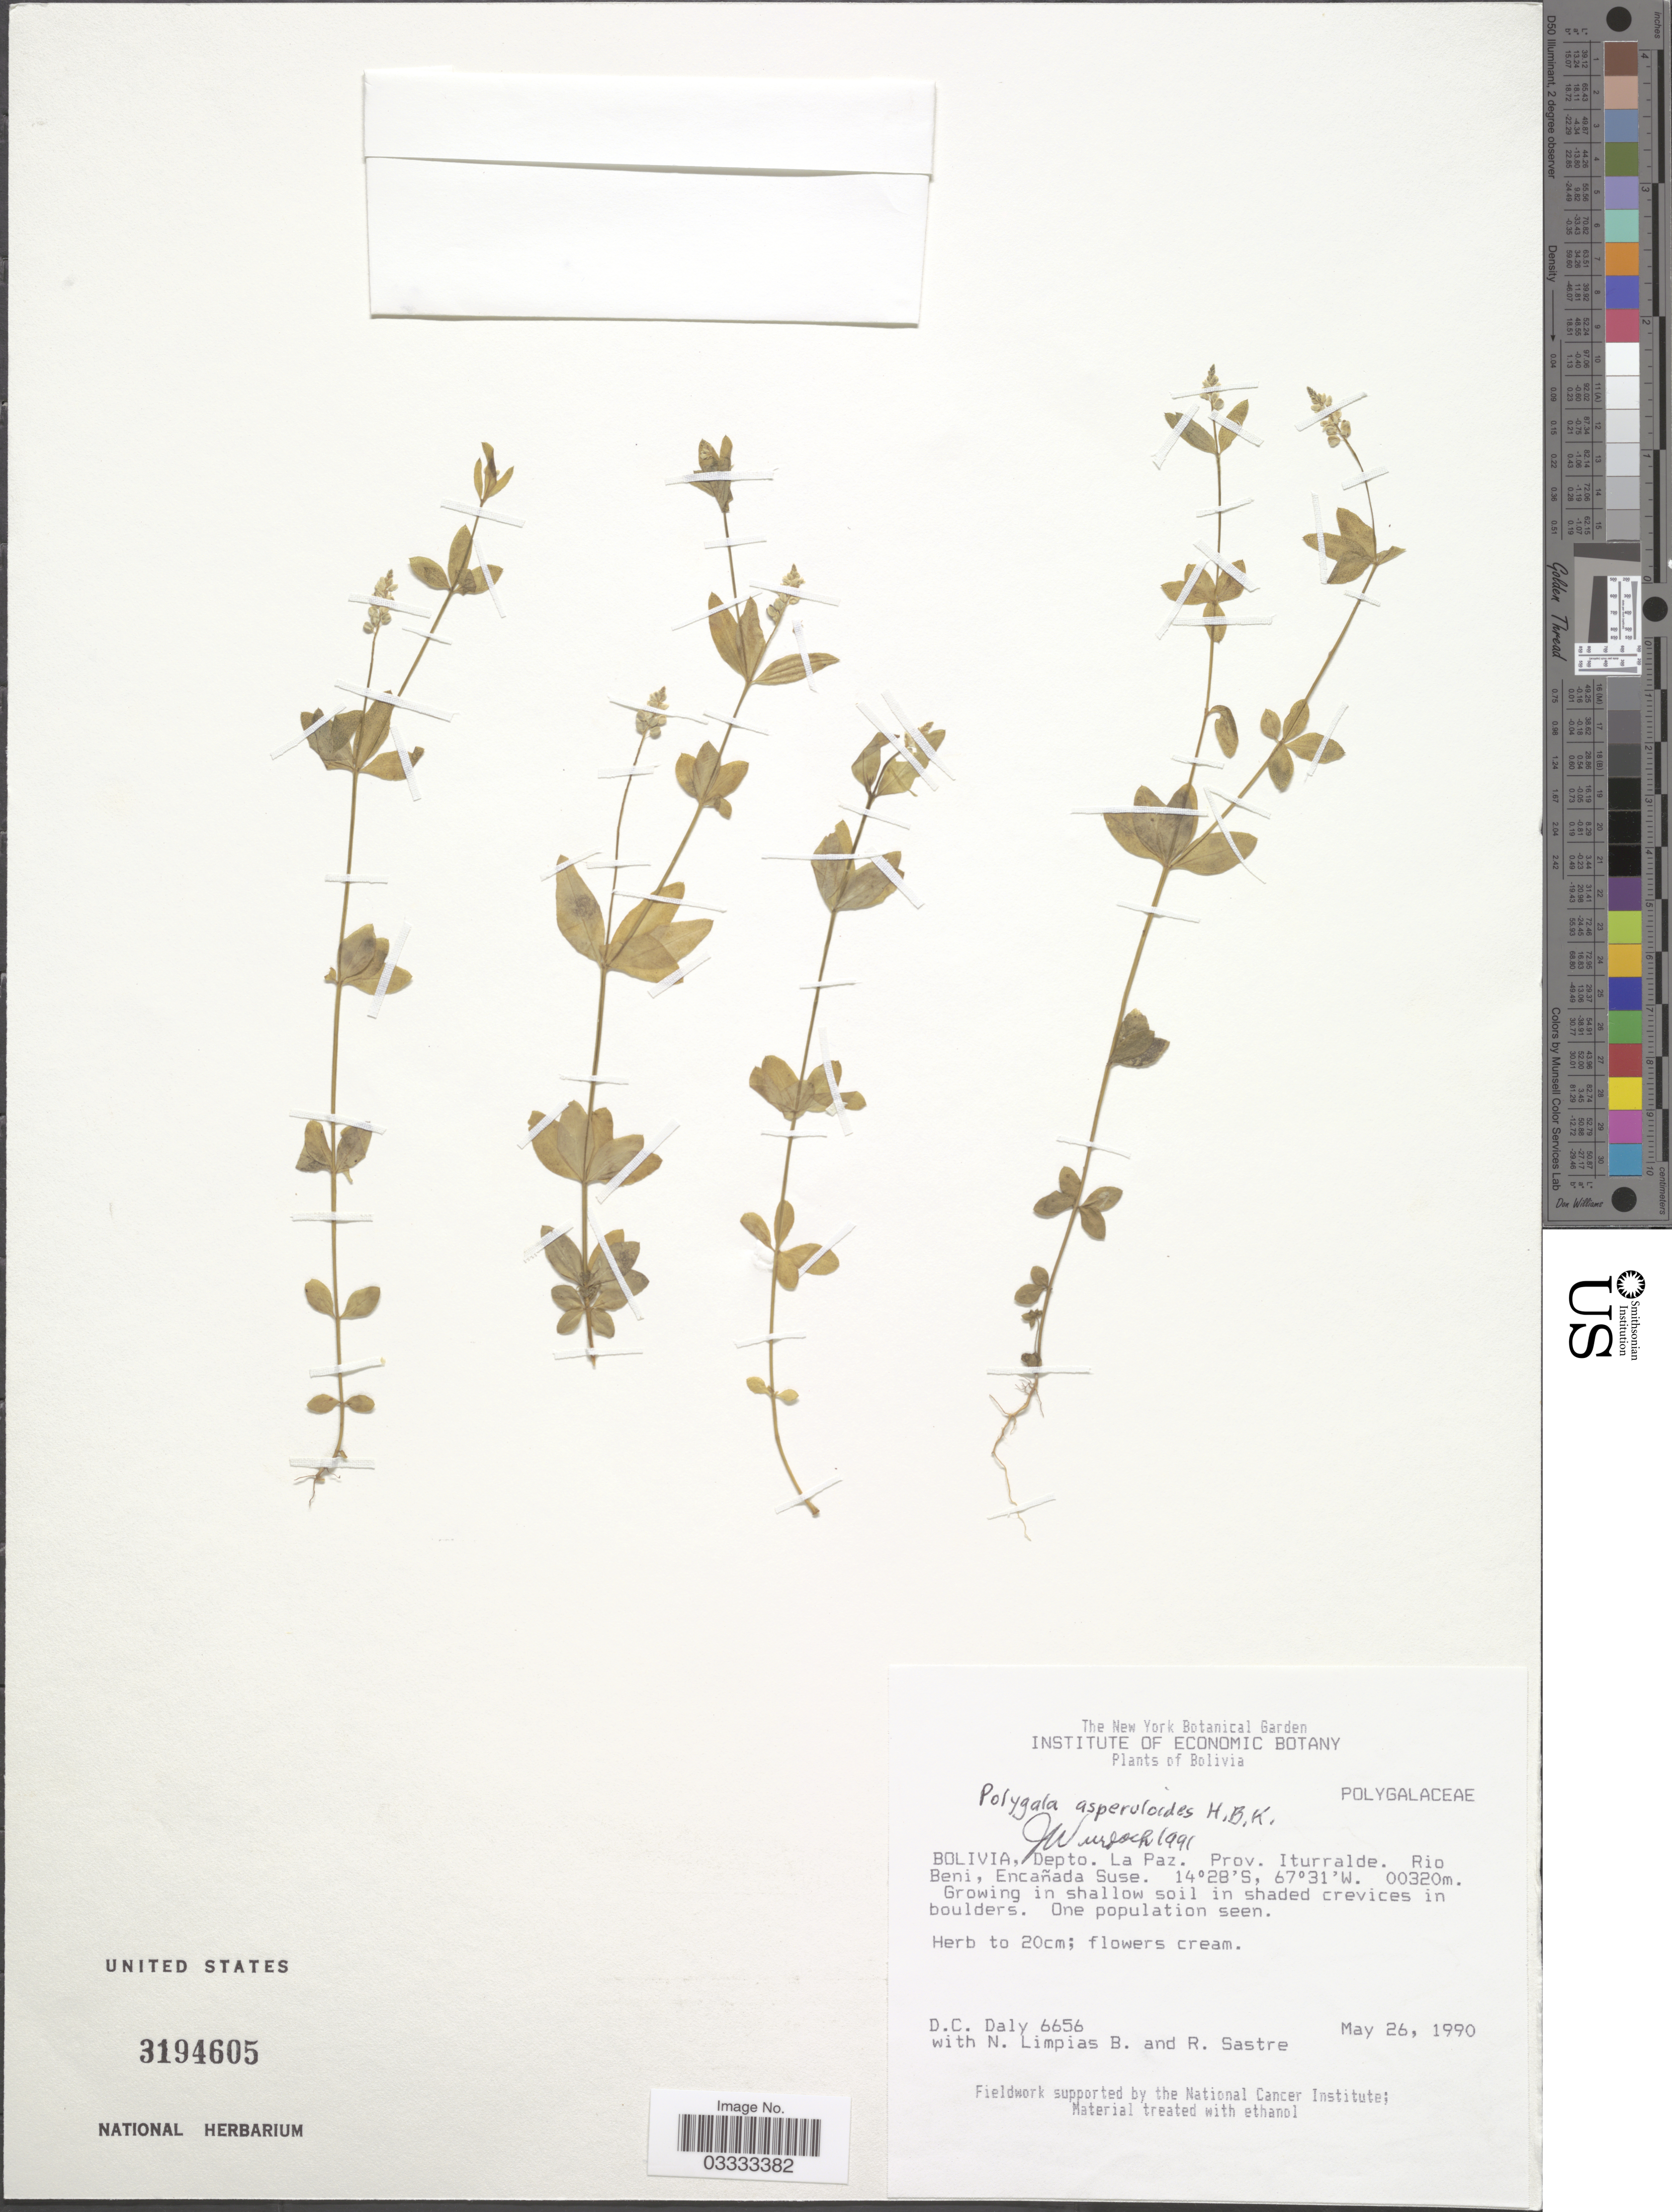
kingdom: Plantae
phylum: Tracheophyta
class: Magnoliopsida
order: Fabales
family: Polygalaceae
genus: Polygala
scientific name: Polygala asperuloides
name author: Kunth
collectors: D. C. Daly, N. Limpias B. & R. Sastre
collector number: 6656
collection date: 1990-05-26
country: Bolivia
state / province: La Paz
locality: Depto. La Paz. Prov. Iturralde. Rio Beni, Encañada Suse.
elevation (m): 320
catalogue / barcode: US 3194605